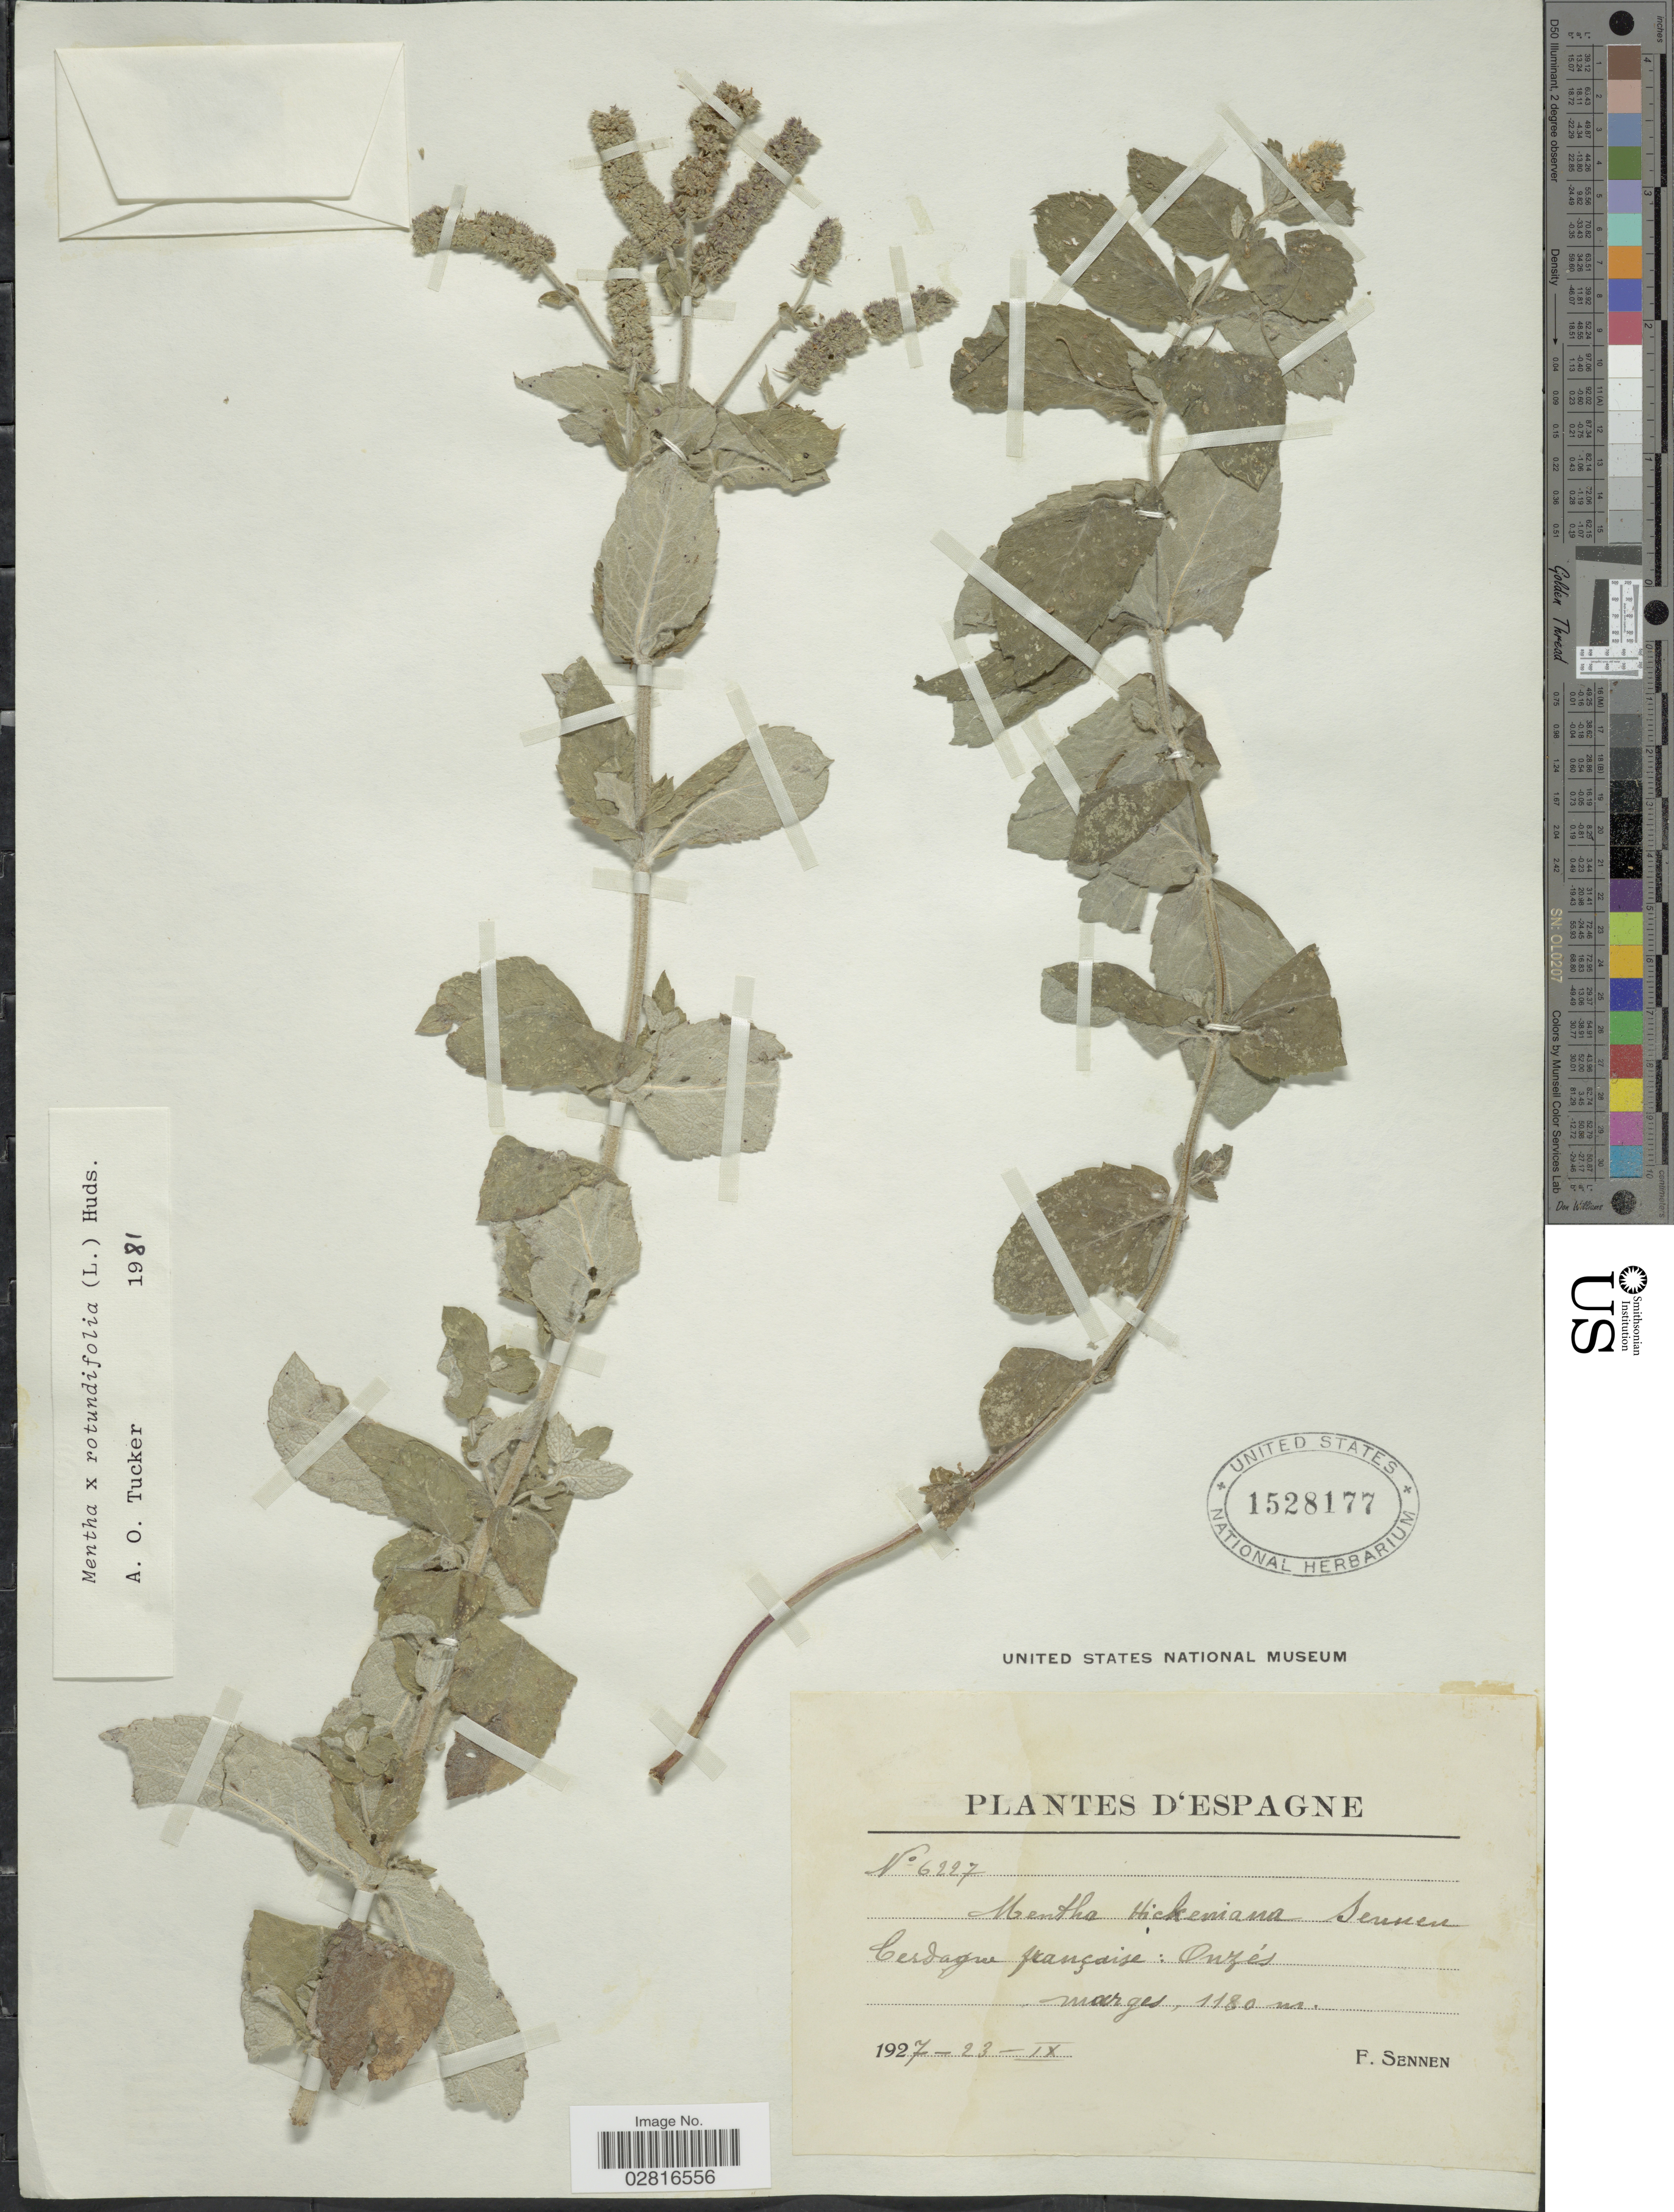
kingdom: Plantae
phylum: Tracheophyta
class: Magnoliopsida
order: Lamiales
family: Lamiaceae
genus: Mentha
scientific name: Mentha rotundifolia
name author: (L.) Huds.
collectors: E. Sennen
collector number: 6227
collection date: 1927-09-23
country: France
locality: Cerdagne française: Onzés. Marges.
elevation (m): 1180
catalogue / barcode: US 1528177